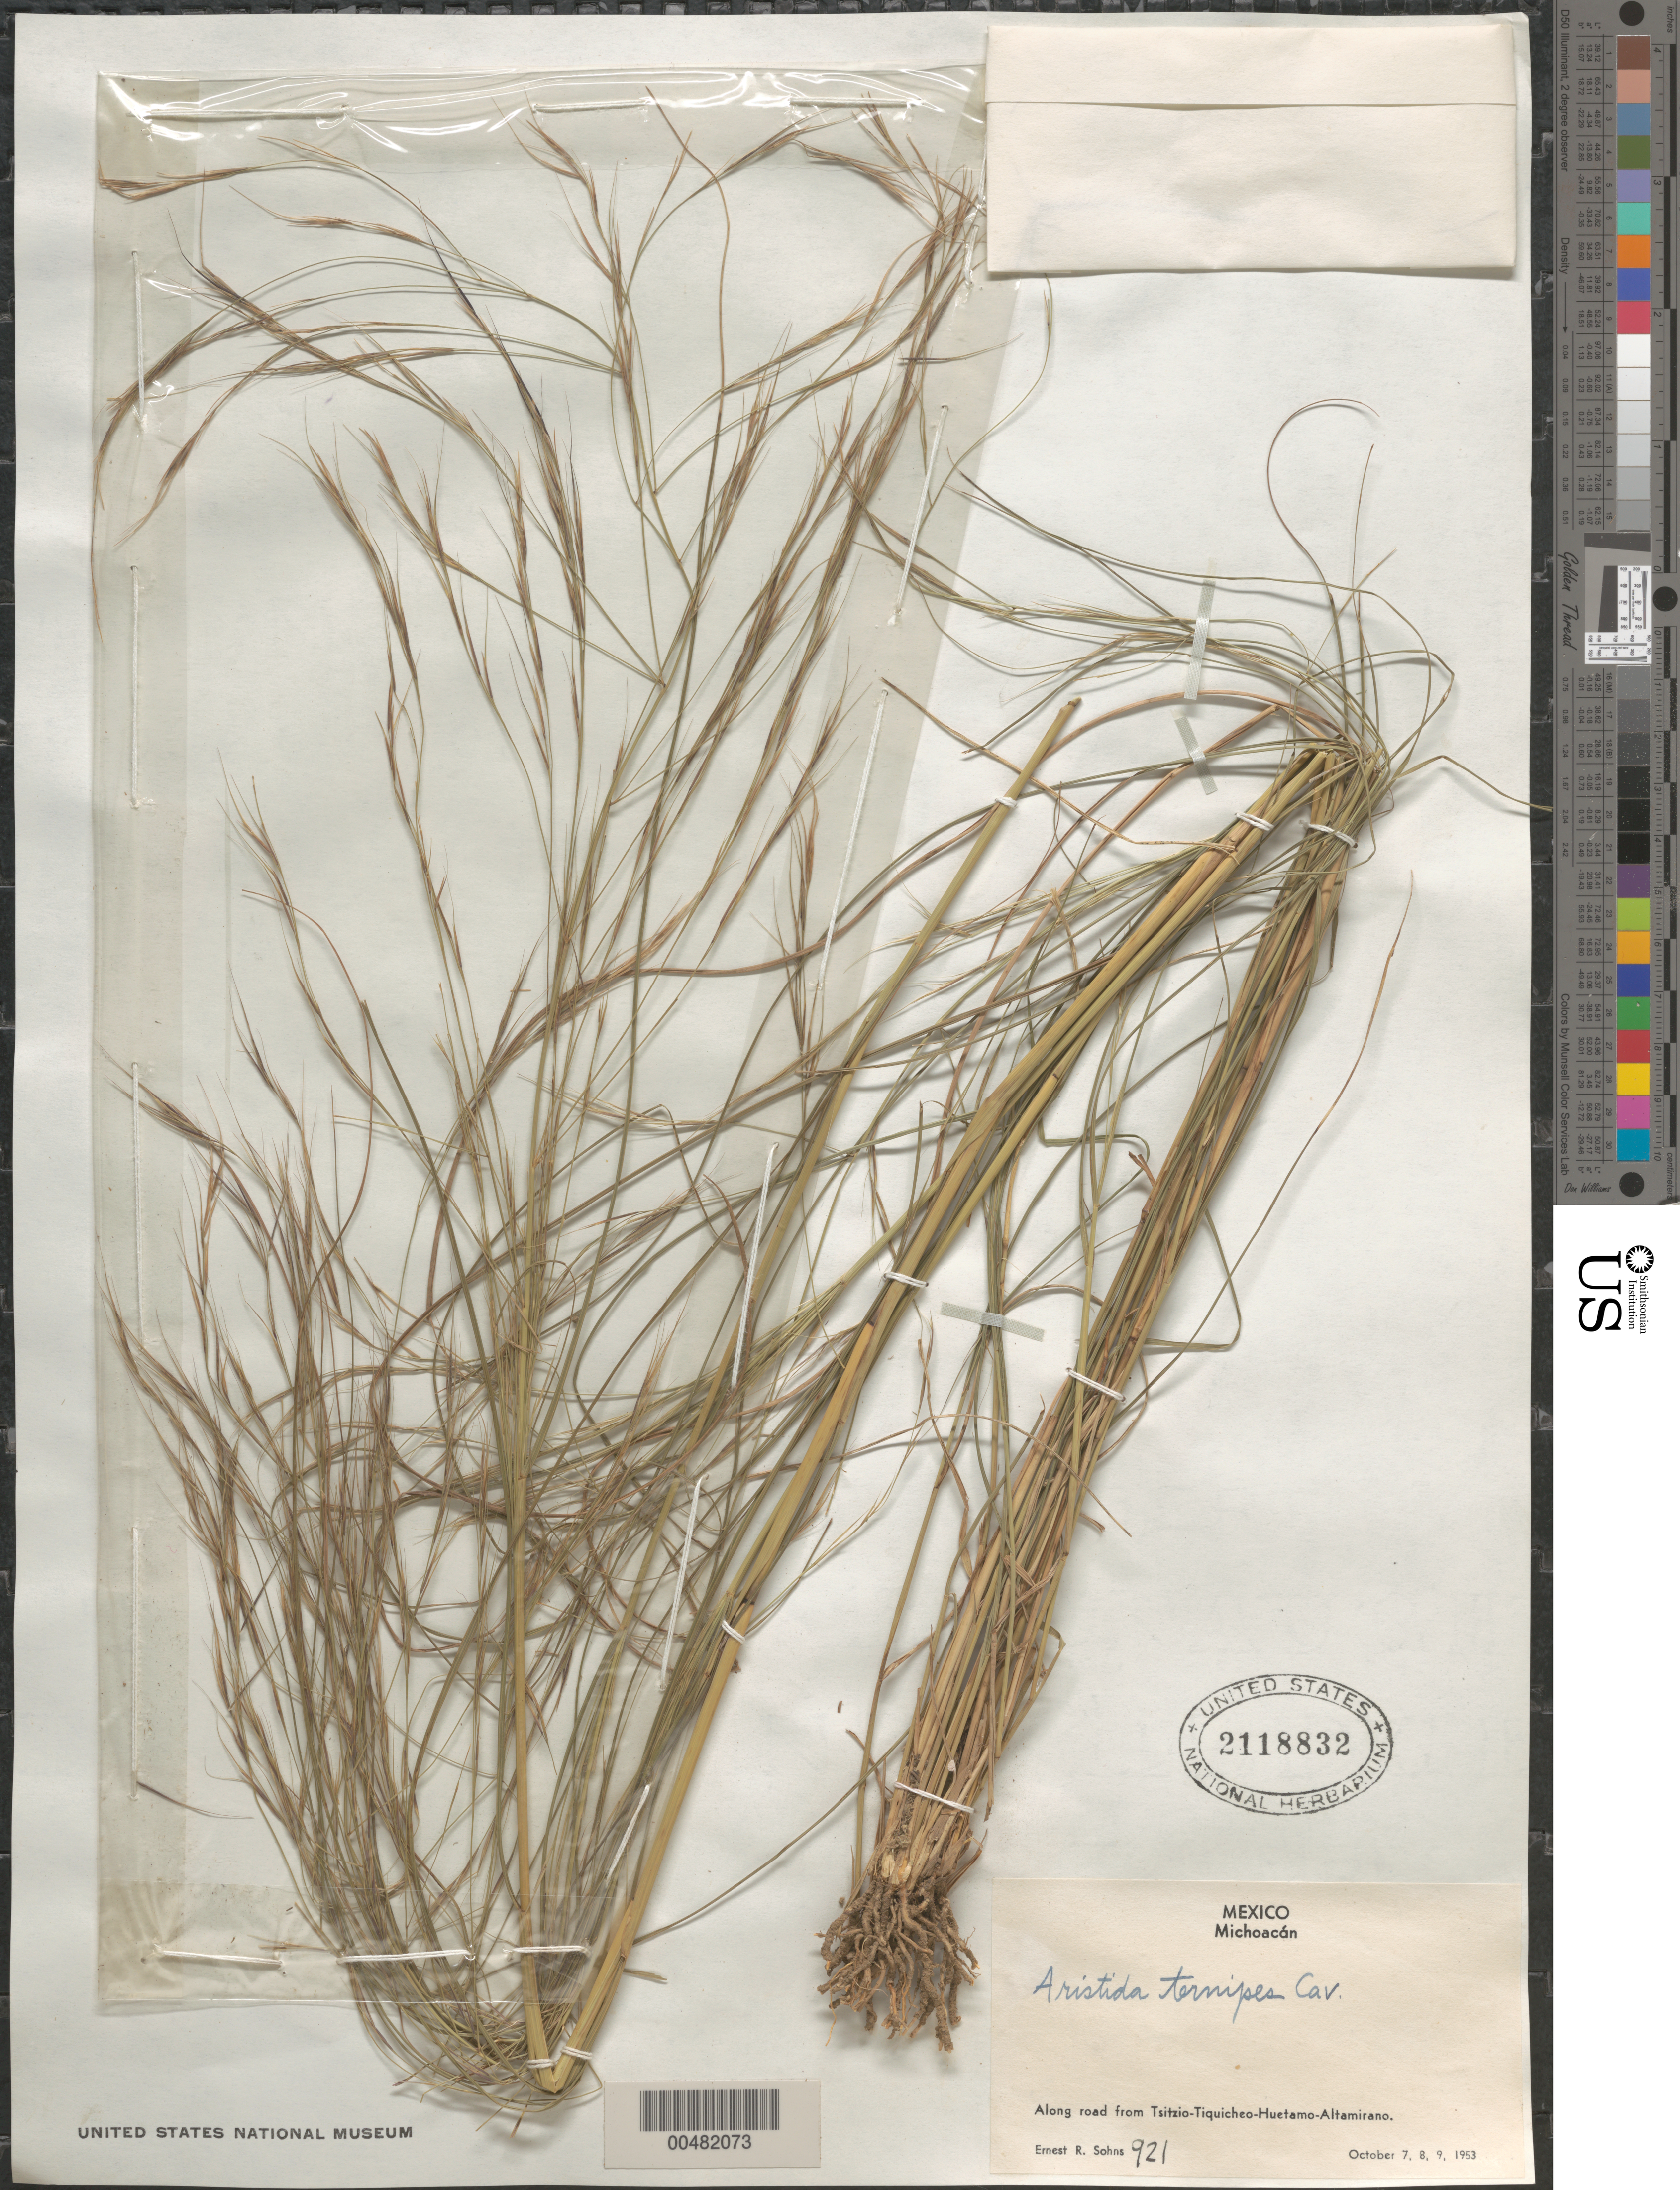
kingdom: Plantae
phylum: Tracheophyta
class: Liliopsida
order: Poales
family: Poaceae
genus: Aristida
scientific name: Aristida ternipes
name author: Cav.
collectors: E. R. Sohns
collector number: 921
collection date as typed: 7 Oct 1953 to 9 Oct 1953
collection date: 1953-10-07/1953-10-09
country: Mexico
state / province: Michoacán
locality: Along rd from Tsitzio-Tiquicheo-Huetamo-Altamirano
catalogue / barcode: US 2118832